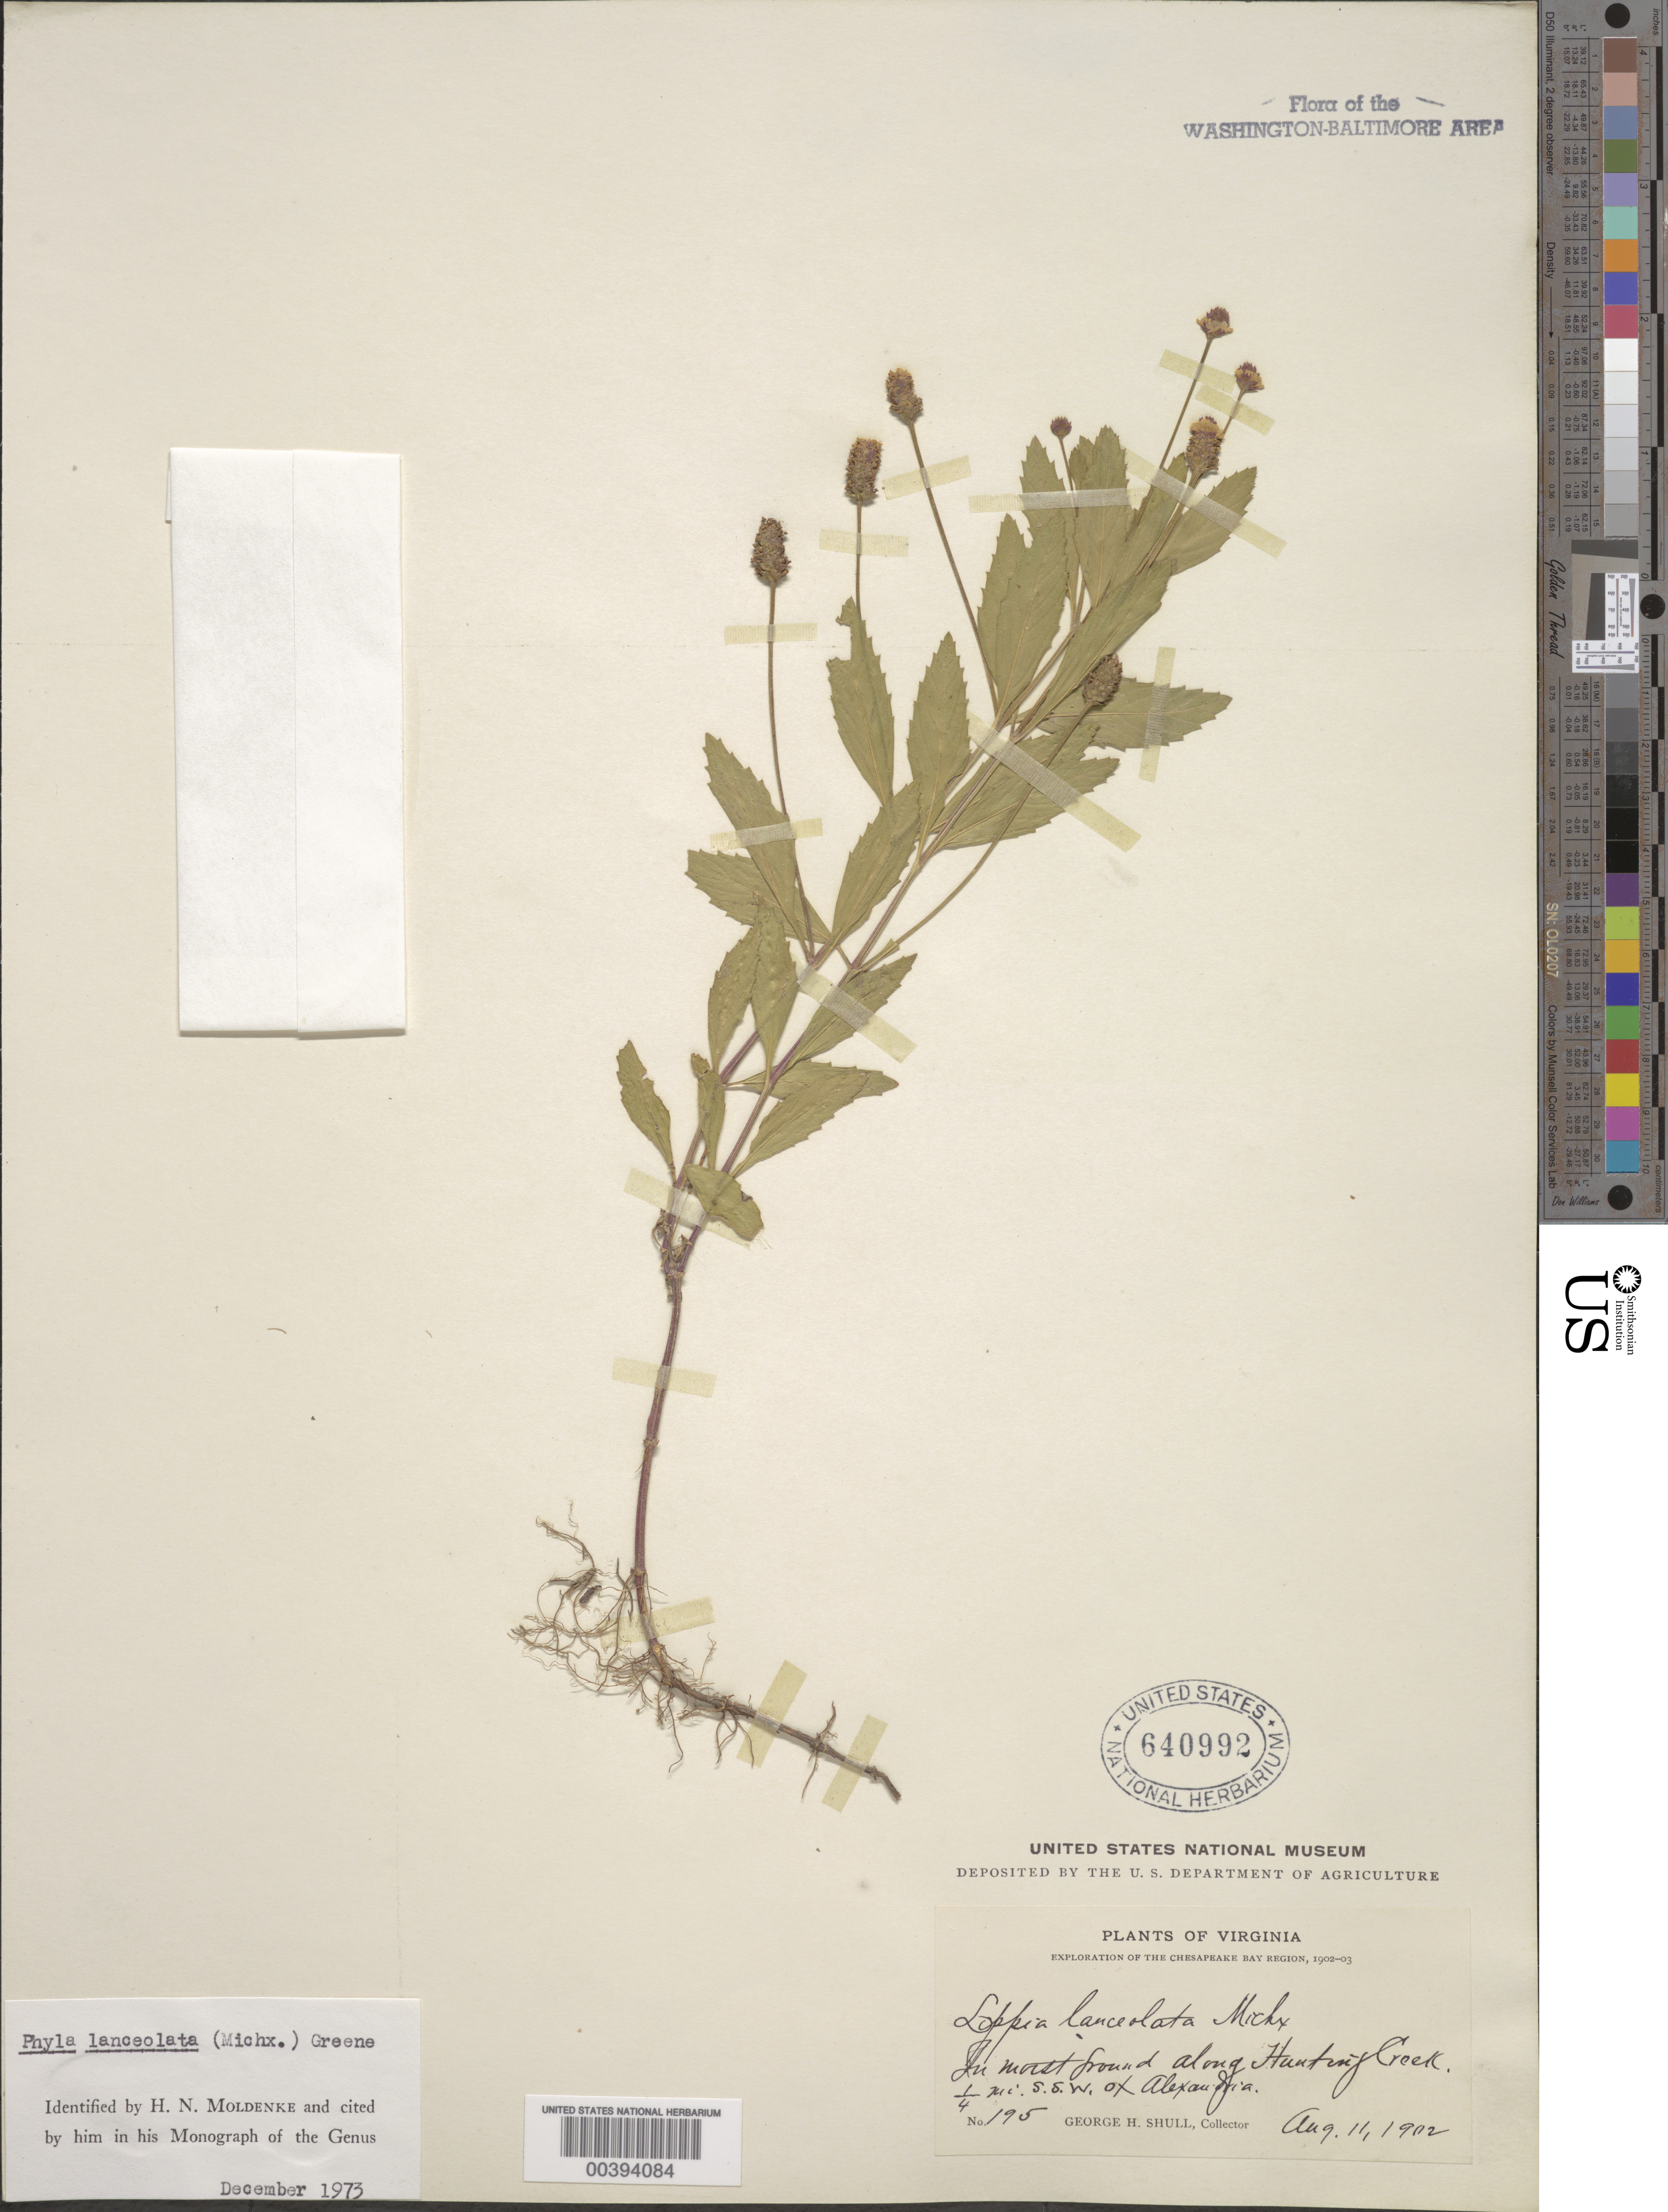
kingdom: Plantae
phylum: Tracheophyta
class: Magnoliopsida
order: Lamiales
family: Verbenaceae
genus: Phyla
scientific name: Phyla lanceolata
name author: (Michx.) Greene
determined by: Moldenke, H. N.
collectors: G. H. Shull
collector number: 195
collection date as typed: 11 Aug 1902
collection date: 1902-08-11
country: United States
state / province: Virginia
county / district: Fairfax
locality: Hunting Creek, south-southwest of Alexandria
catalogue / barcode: US 640992